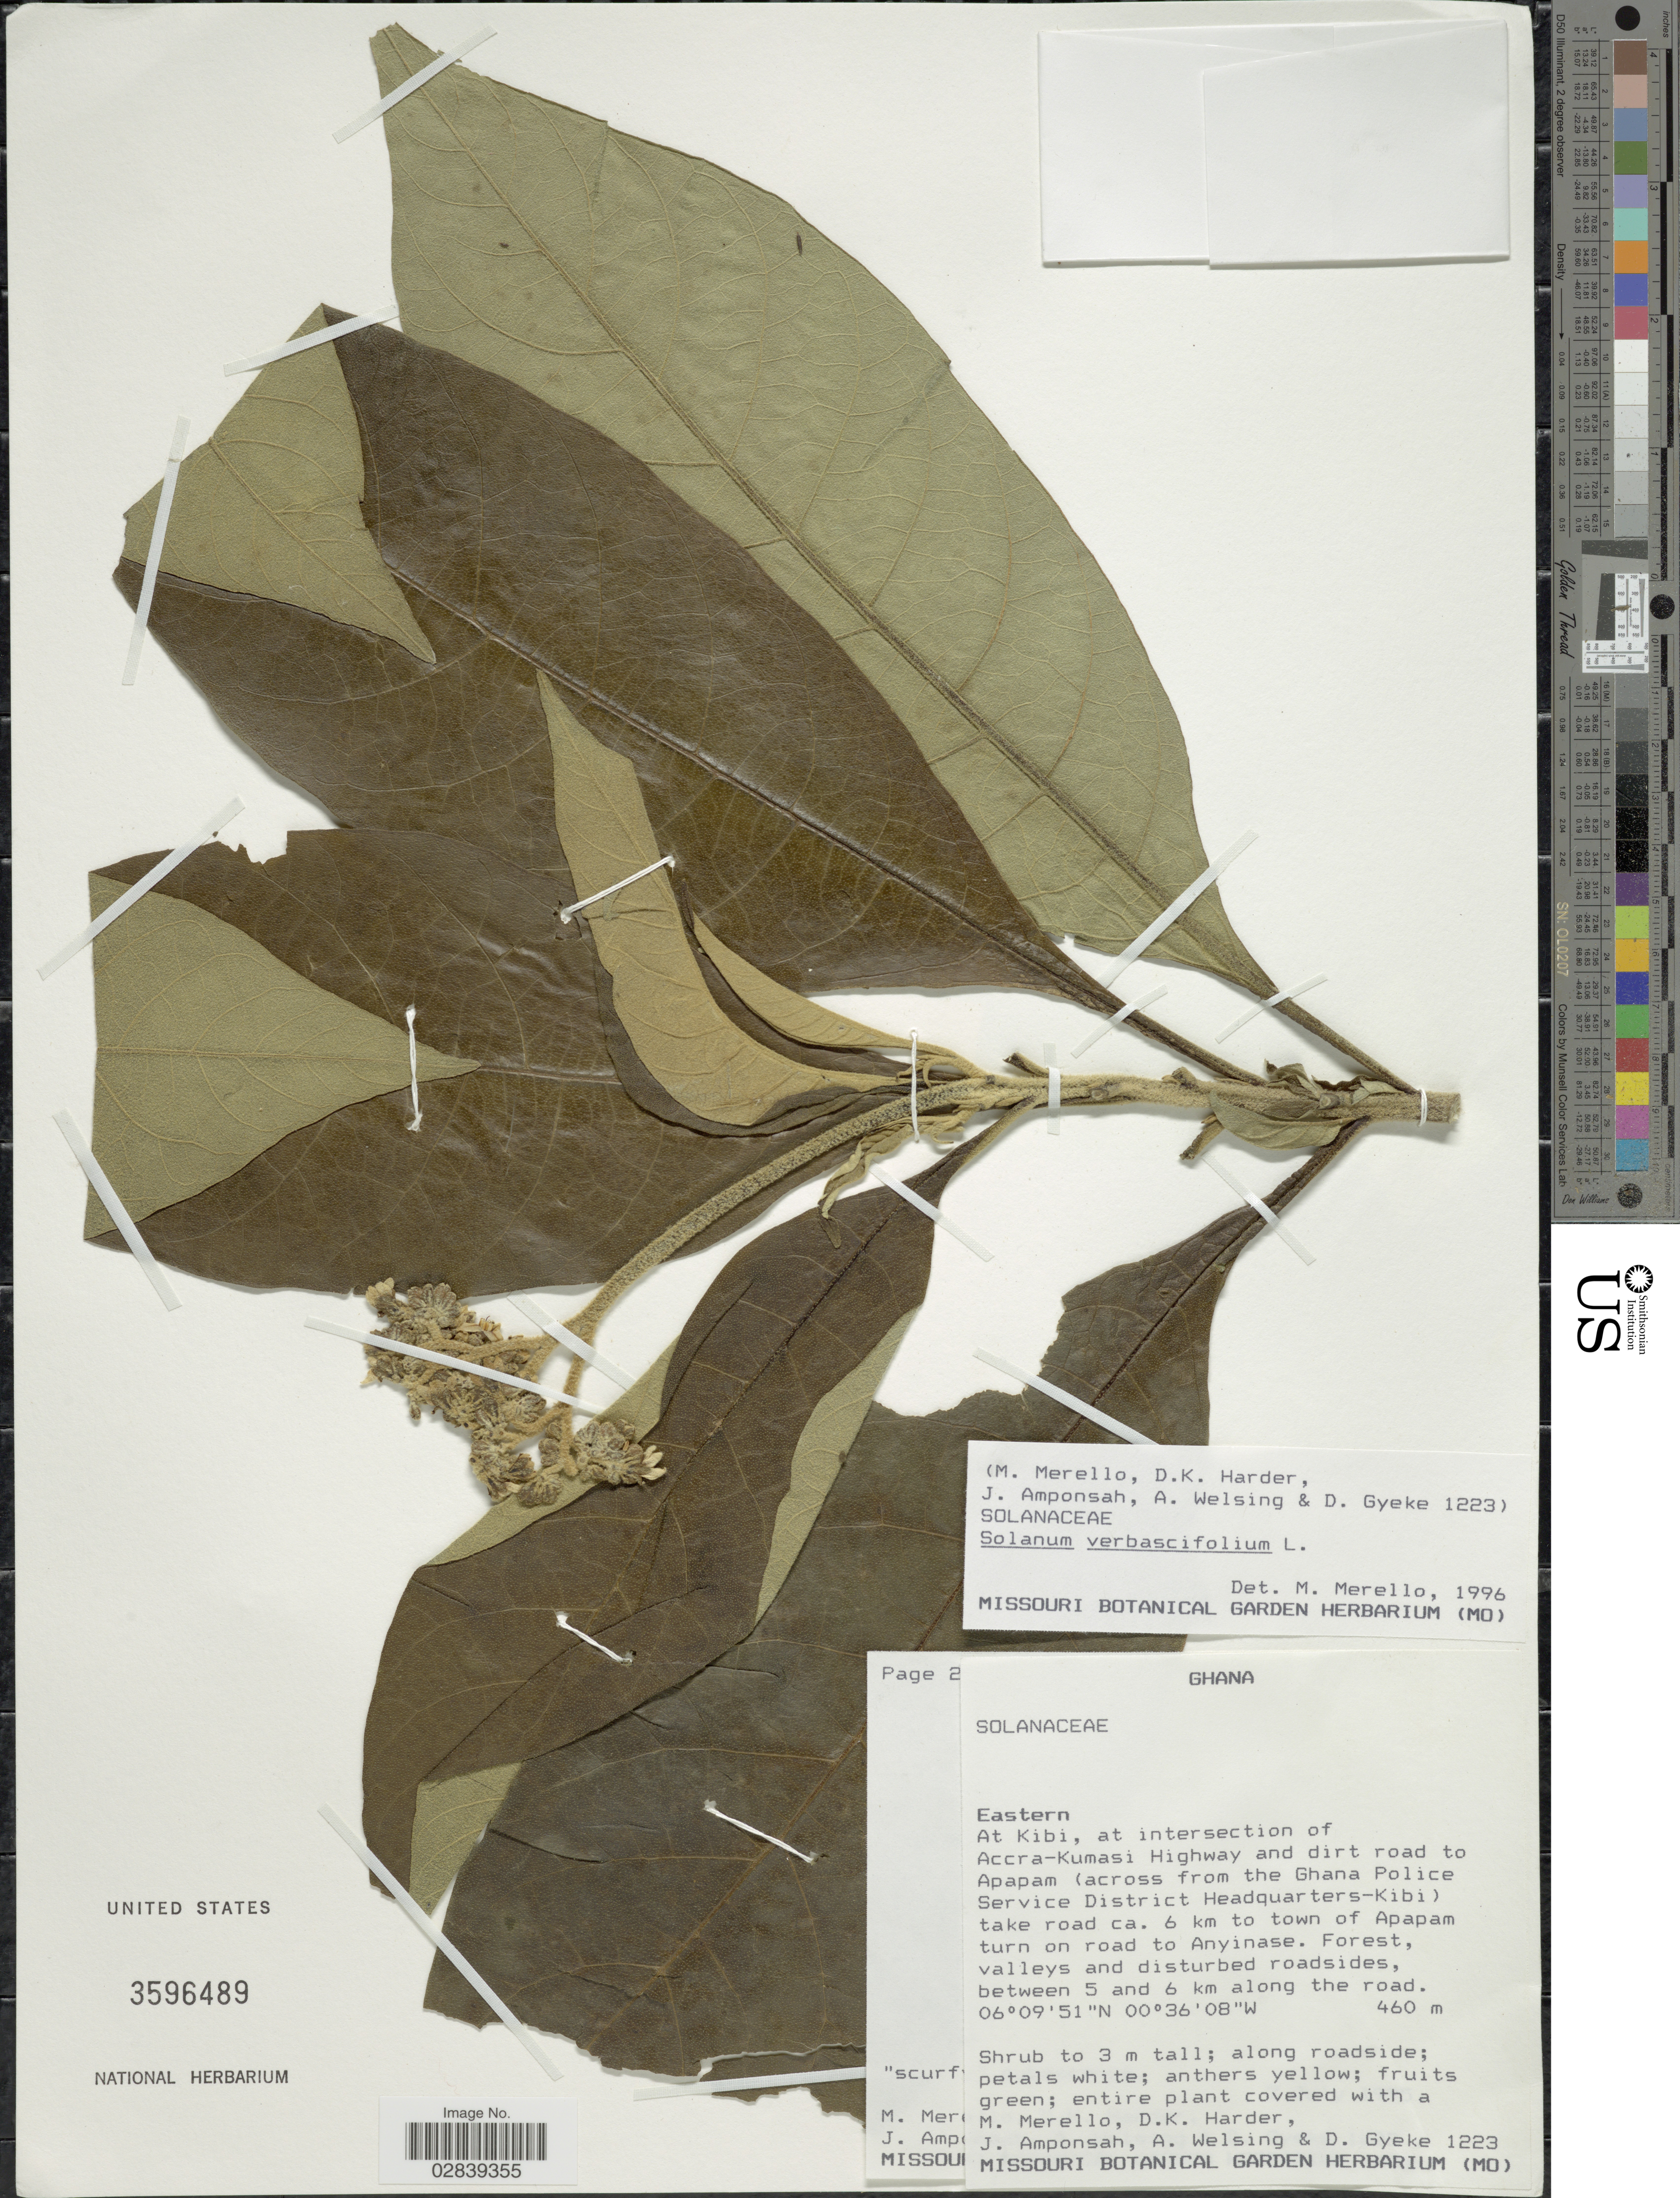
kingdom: Plantae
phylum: Tracheophyta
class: Magnoliopsida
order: Solanales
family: Solanaceae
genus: Solanum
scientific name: Solanum verbascifolium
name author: L.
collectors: M. Merello, D. Harder, J. Amponsah, A. Welsing & D. Gyeke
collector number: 1223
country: Ghana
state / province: Eastern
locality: At Kibi, at intersection of Accra-Kumasi Highway and dirt road to Apapam (across from the Ghana Police Service District Headquarters-Kibi) take road ca. 6 km to town of Apapam turn on road to Anyinase. Forest, valleys and disturbed roadsides, between 5 and 6 km along the road.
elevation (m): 460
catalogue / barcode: US 3596489